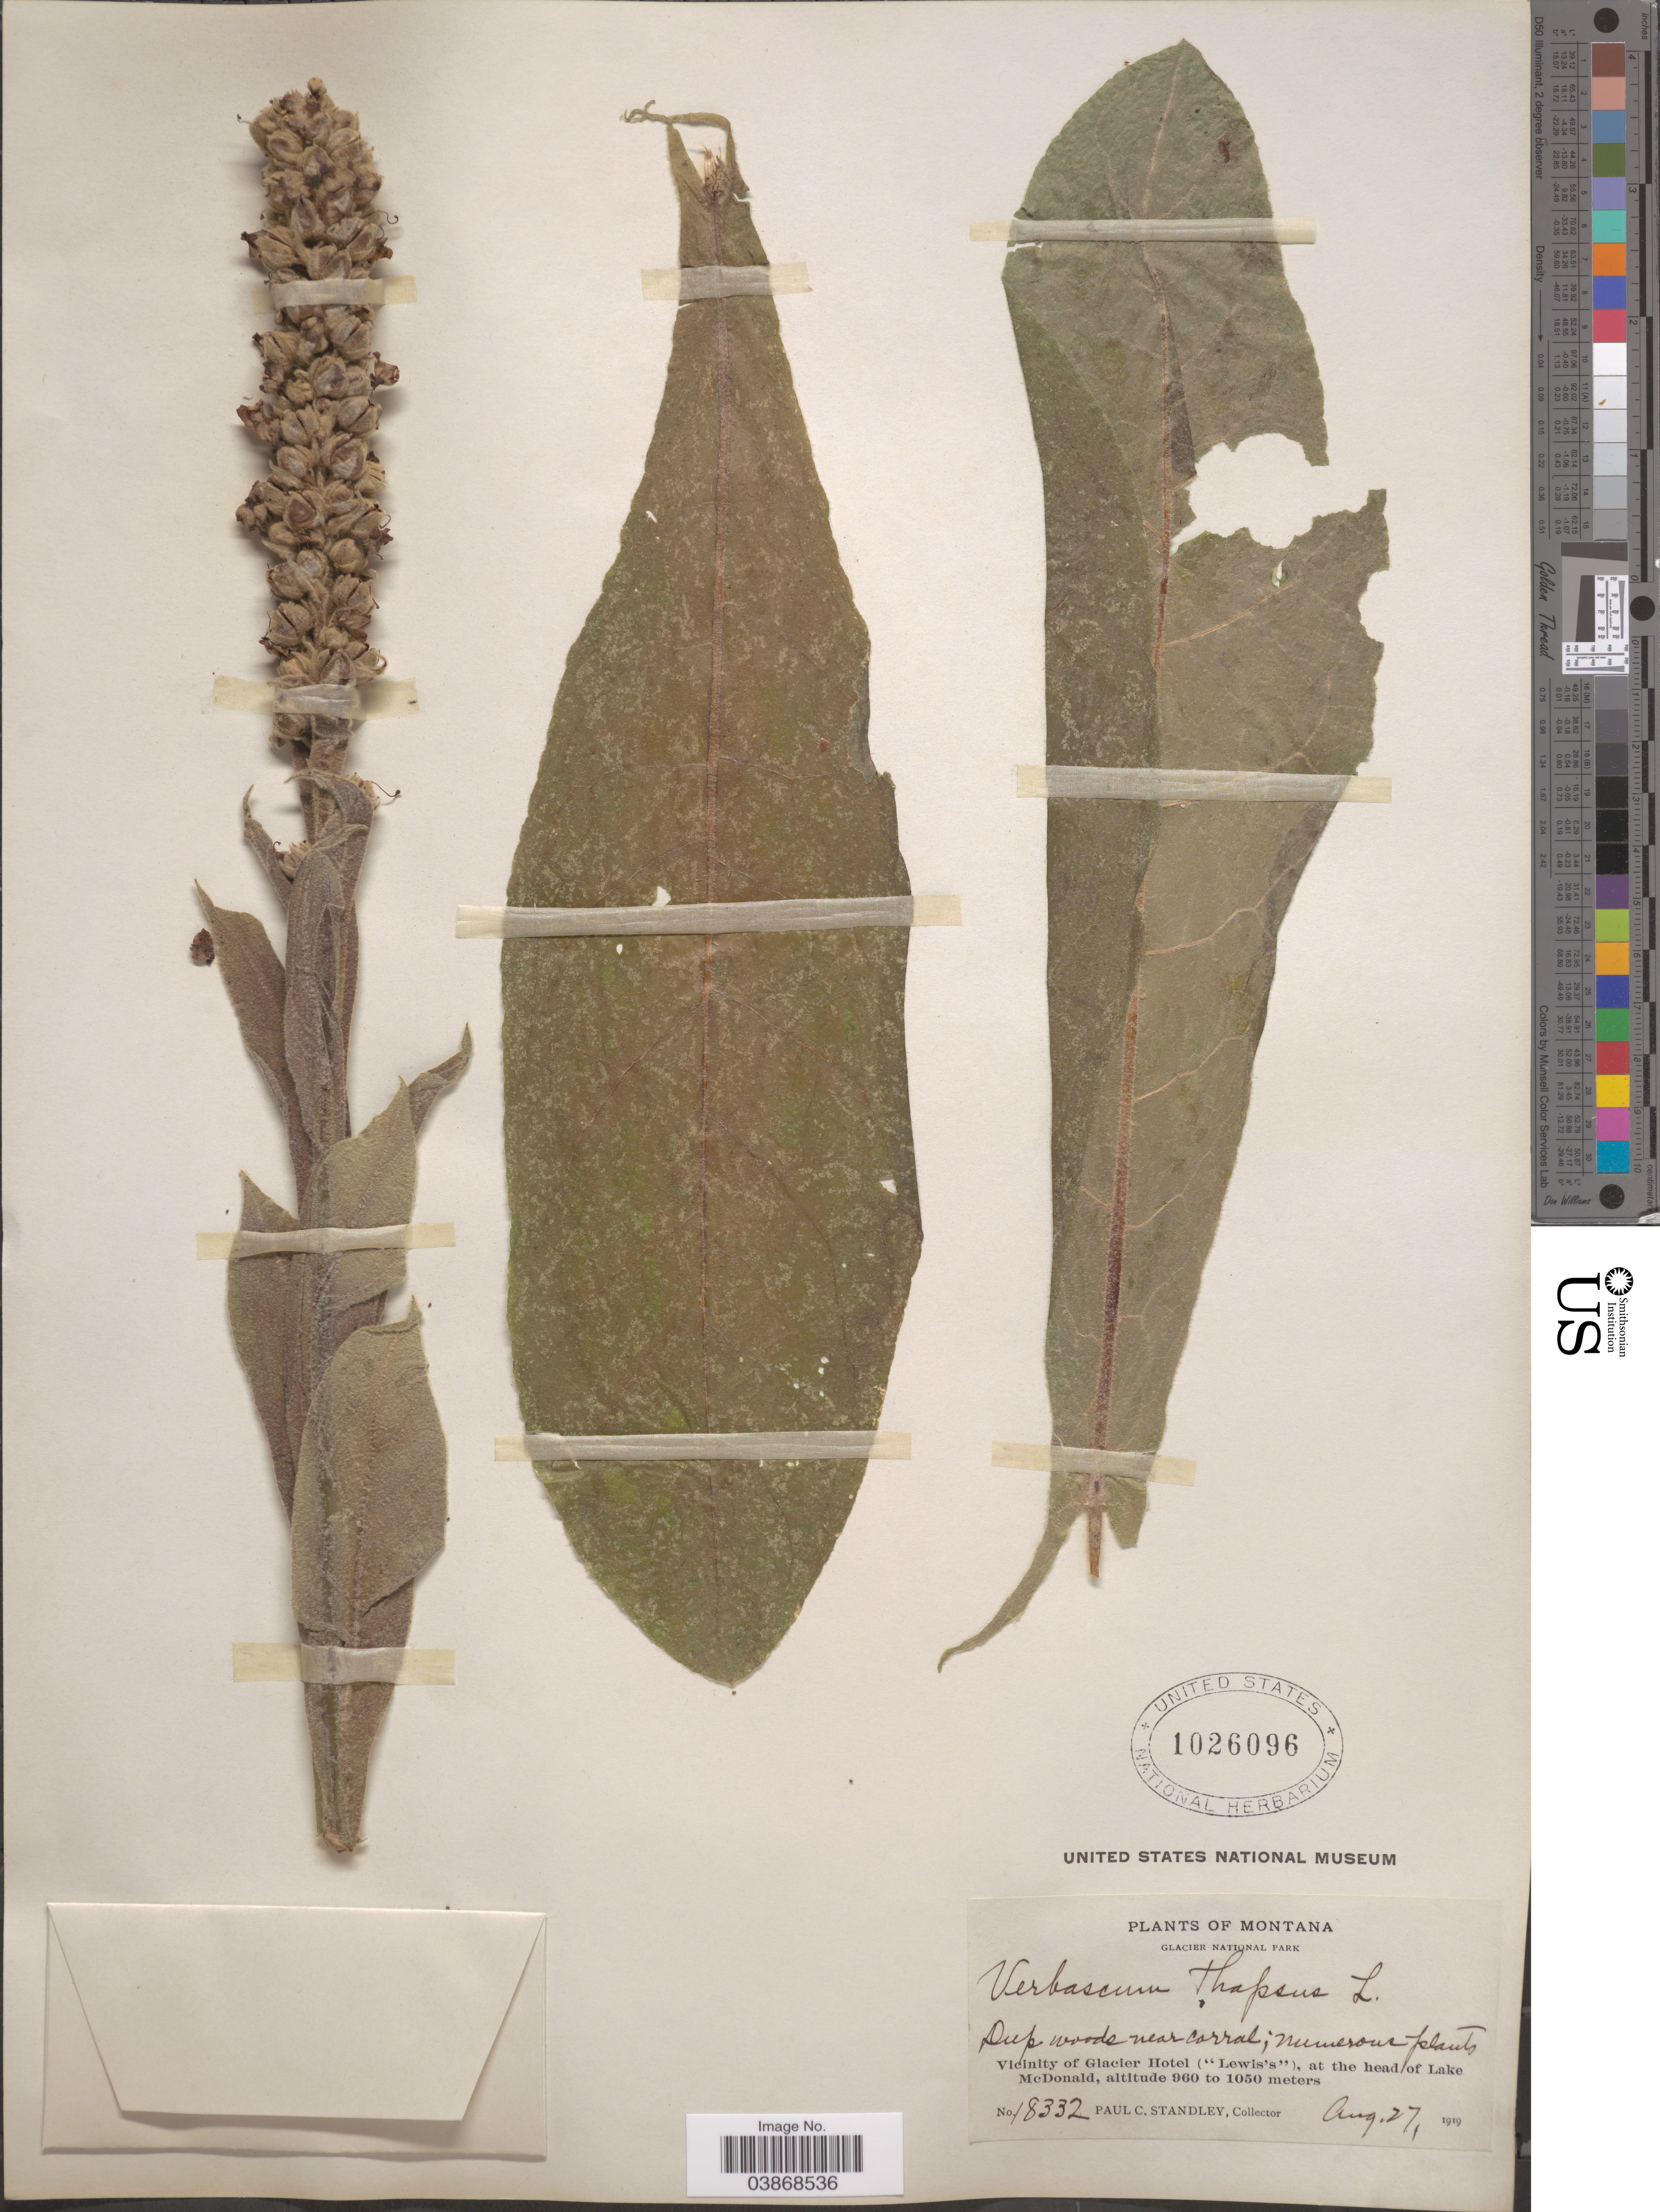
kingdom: Plantae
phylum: Tracheophyta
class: Magnoliopsida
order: Lamiales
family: Scrophulariaceae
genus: Verbascum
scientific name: Verbascum thapsus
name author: L.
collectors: P. C. Standley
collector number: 18332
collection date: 1919-08-27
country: United States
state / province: Montana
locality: Glacier National Park. Vicinity of Glacier Hotel ("Lewis's"), at the head of Lake McDonald.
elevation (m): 960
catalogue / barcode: US 1026096